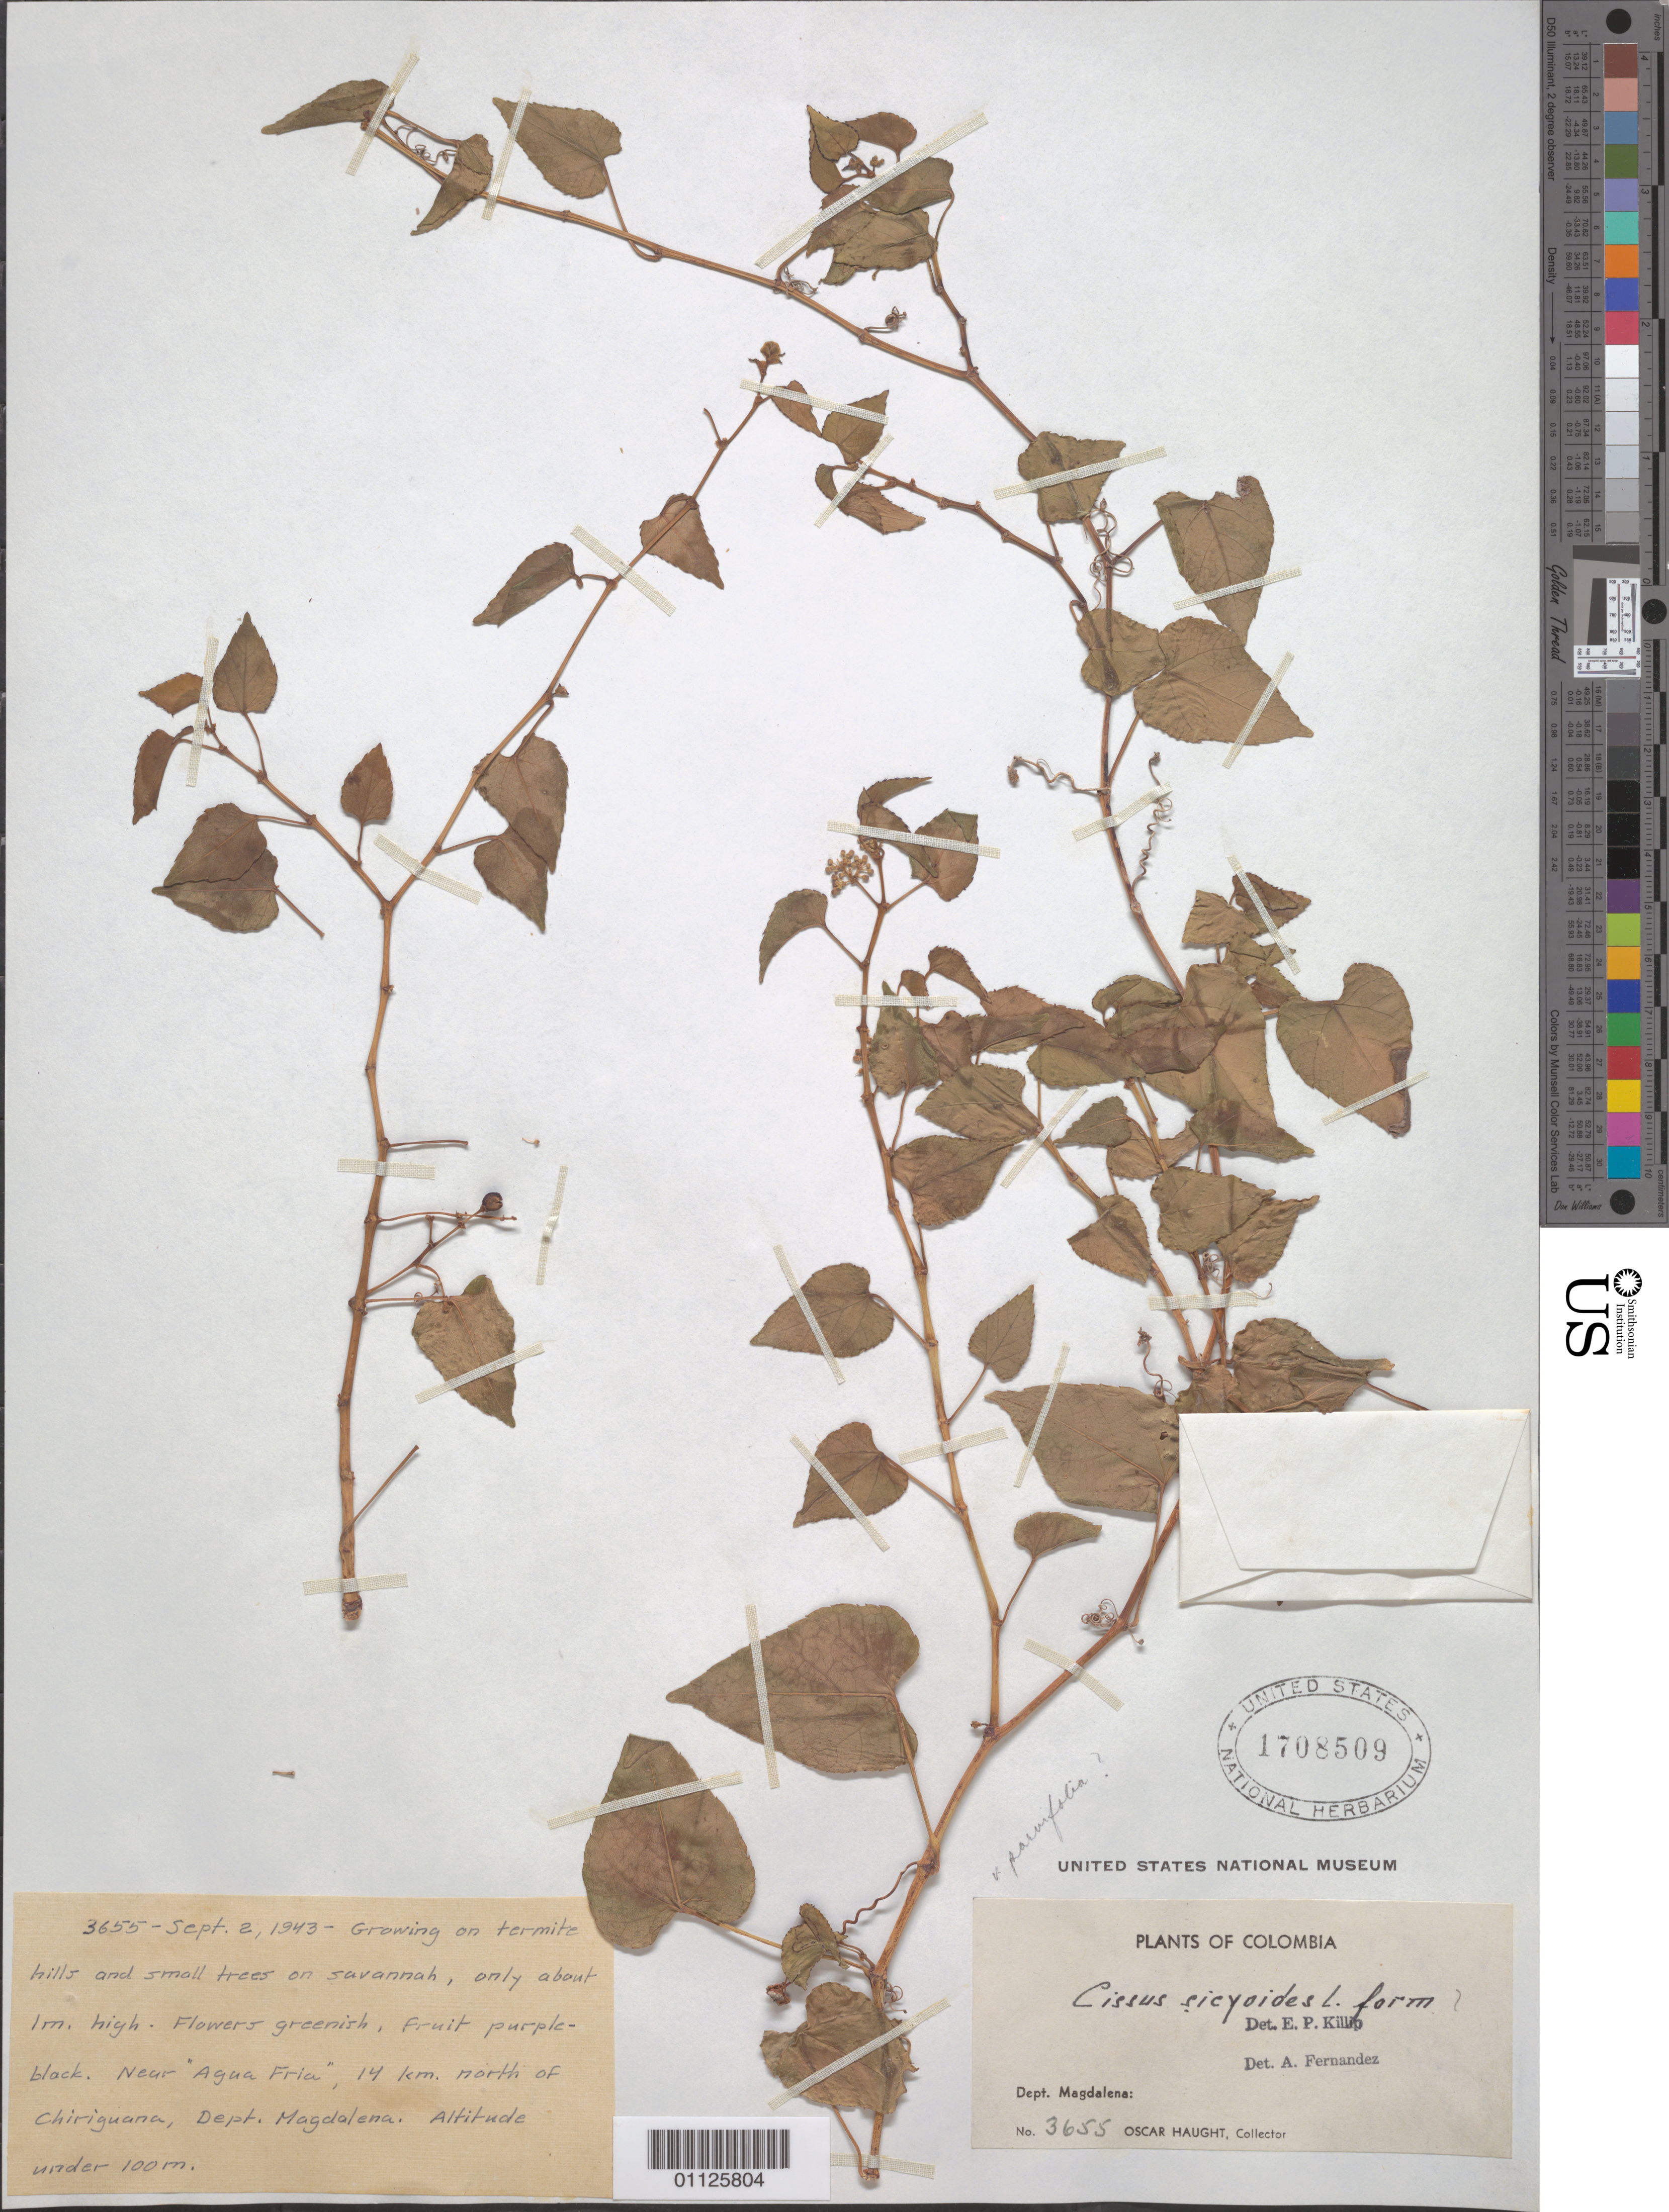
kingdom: Plantae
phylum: Tracheophyta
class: Magnoliopsida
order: Vitales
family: Vitaceae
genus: Cissus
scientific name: Cissus verticillata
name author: (L.) Nicolson & C.E. Jarvis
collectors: O. L. Haught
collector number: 3655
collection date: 1943-09-02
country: Colombia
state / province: Magdalena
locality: Near "Agua Fria", 14 km N of Chiriguana.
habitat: Growing on termite hills and small trees on savannah.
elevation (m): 100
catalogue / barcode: US 1708509